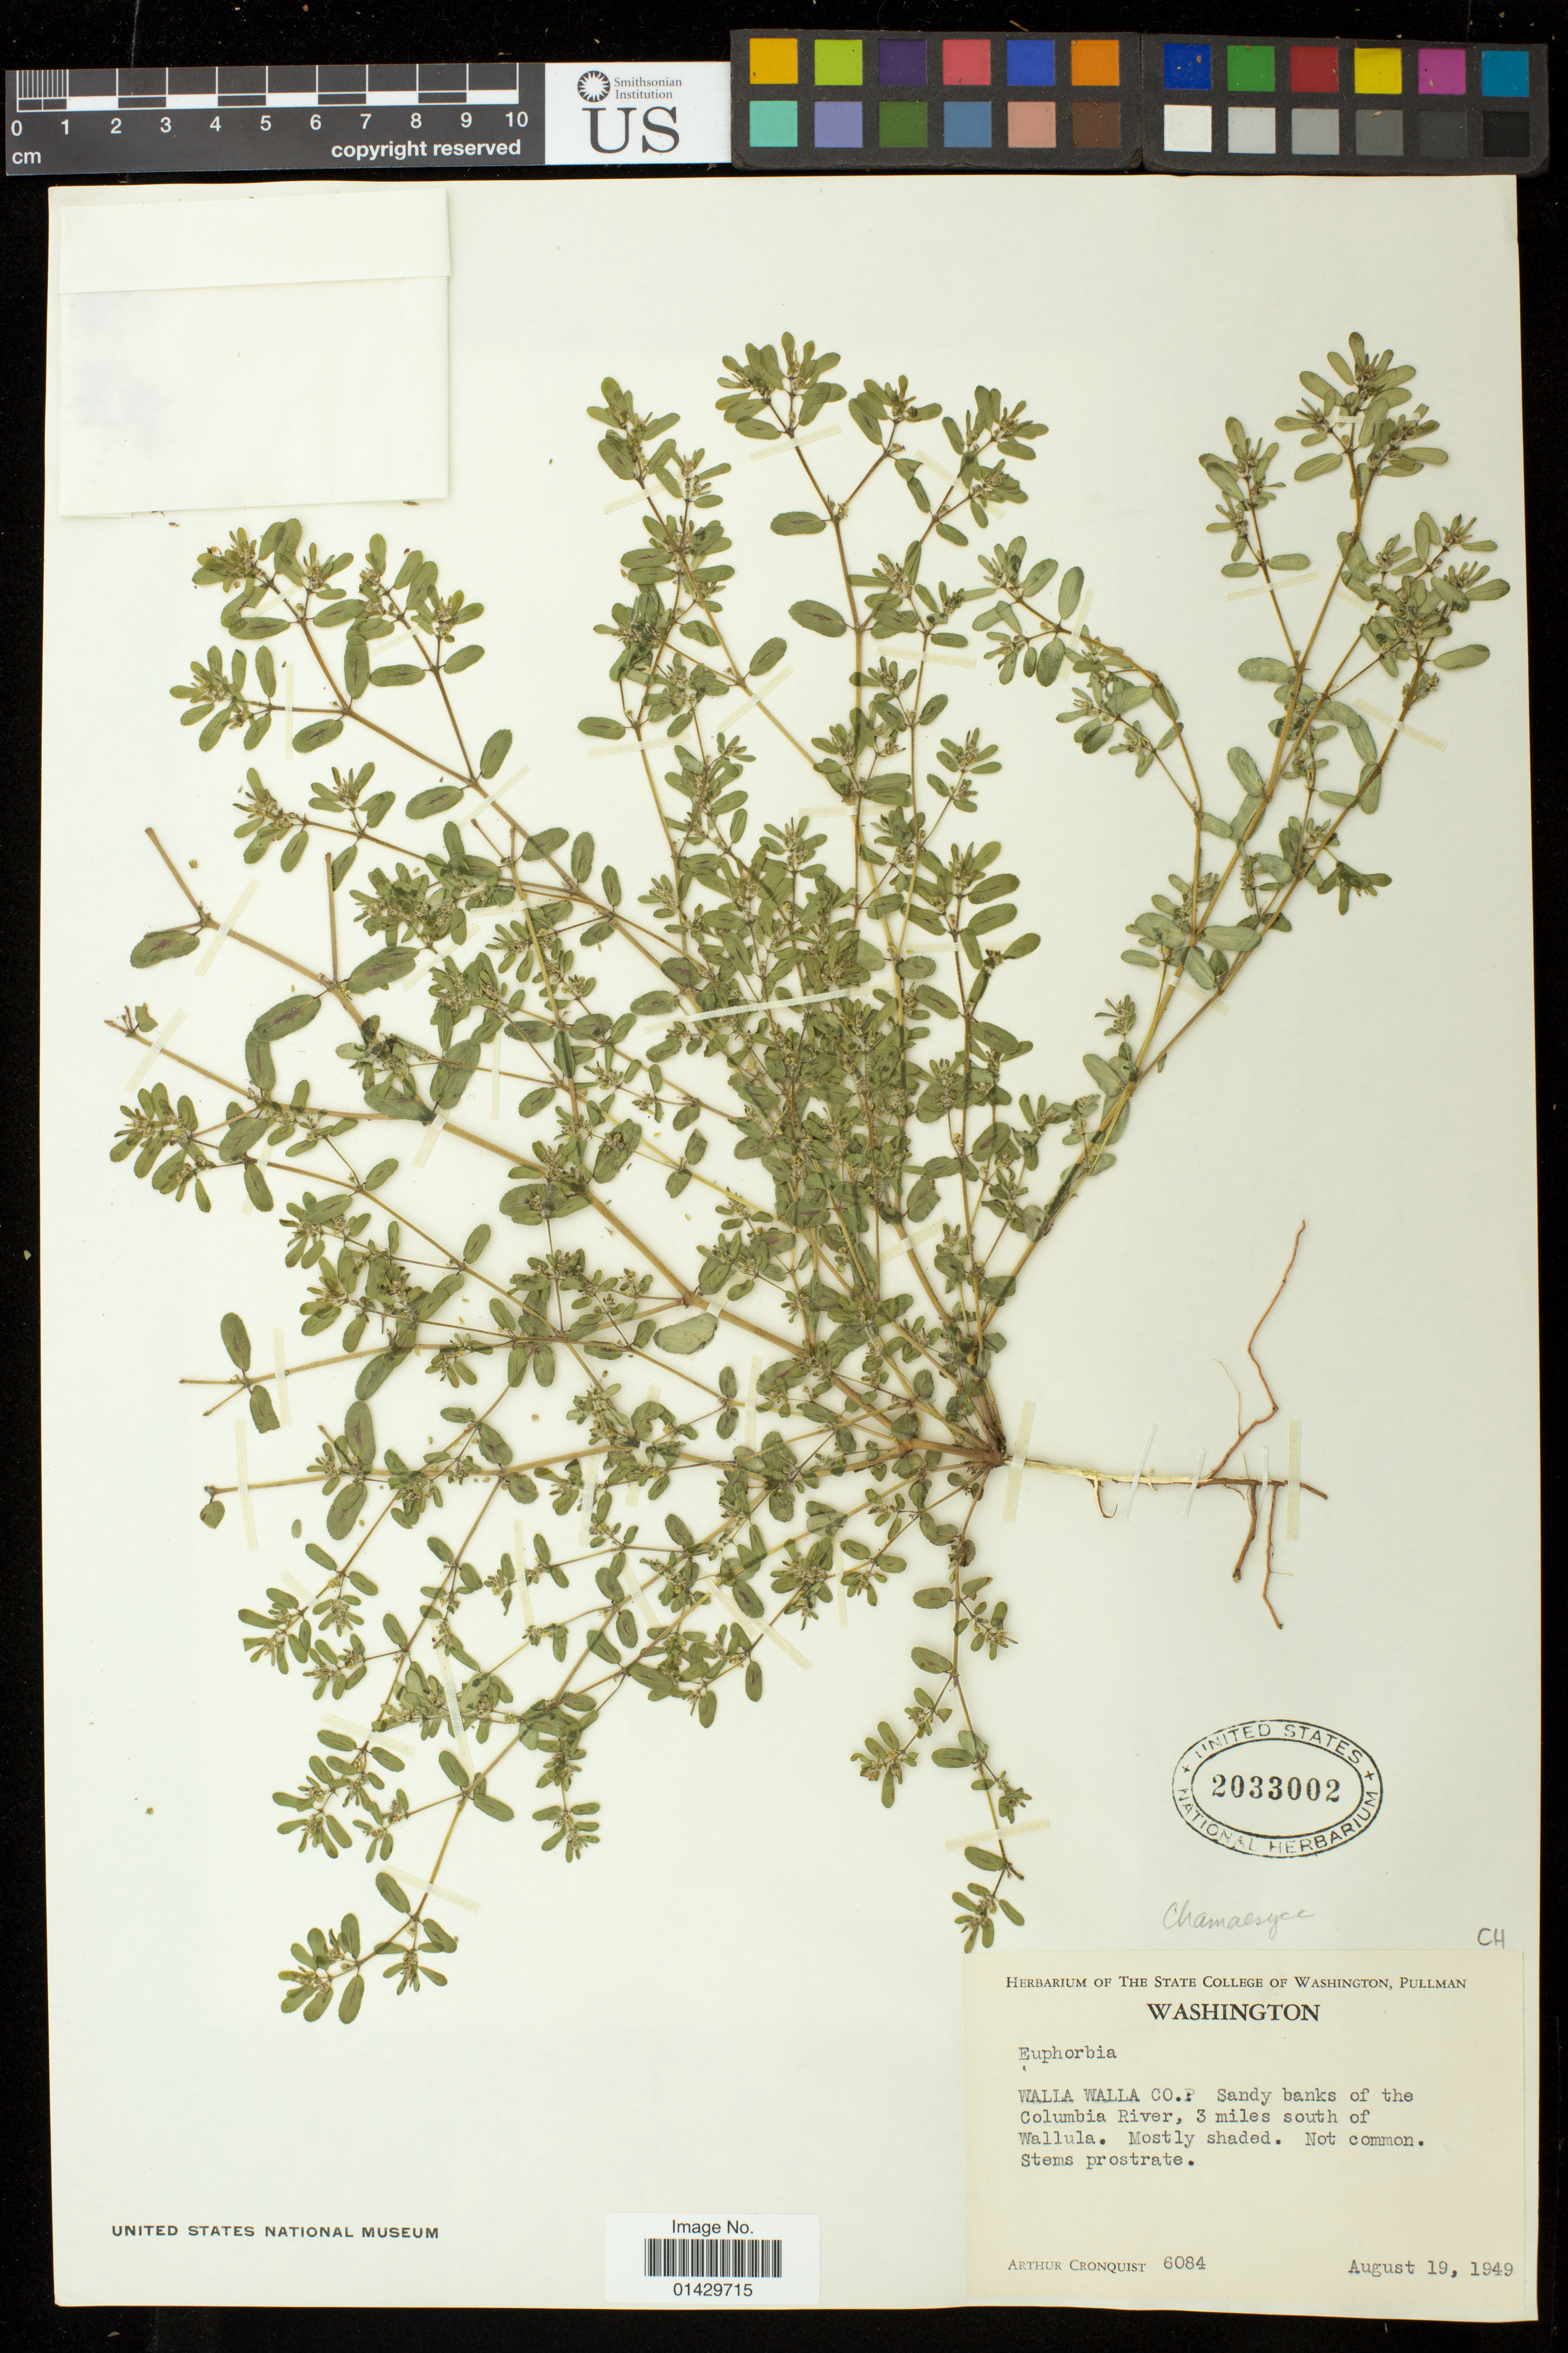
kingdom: Plantae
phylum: Tracheophyta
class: Magnoliopsida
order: Malpighiales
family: Euphorbiaceae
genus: Euphorbia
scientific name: Euphorbia sp.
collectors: A. J. Cronquist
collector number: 6084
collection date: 1949-08-19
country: United States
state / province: Washington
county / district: Walla Walla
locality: Sandy banks of the Columbia River south of Wallula.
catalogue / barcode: US 2033002